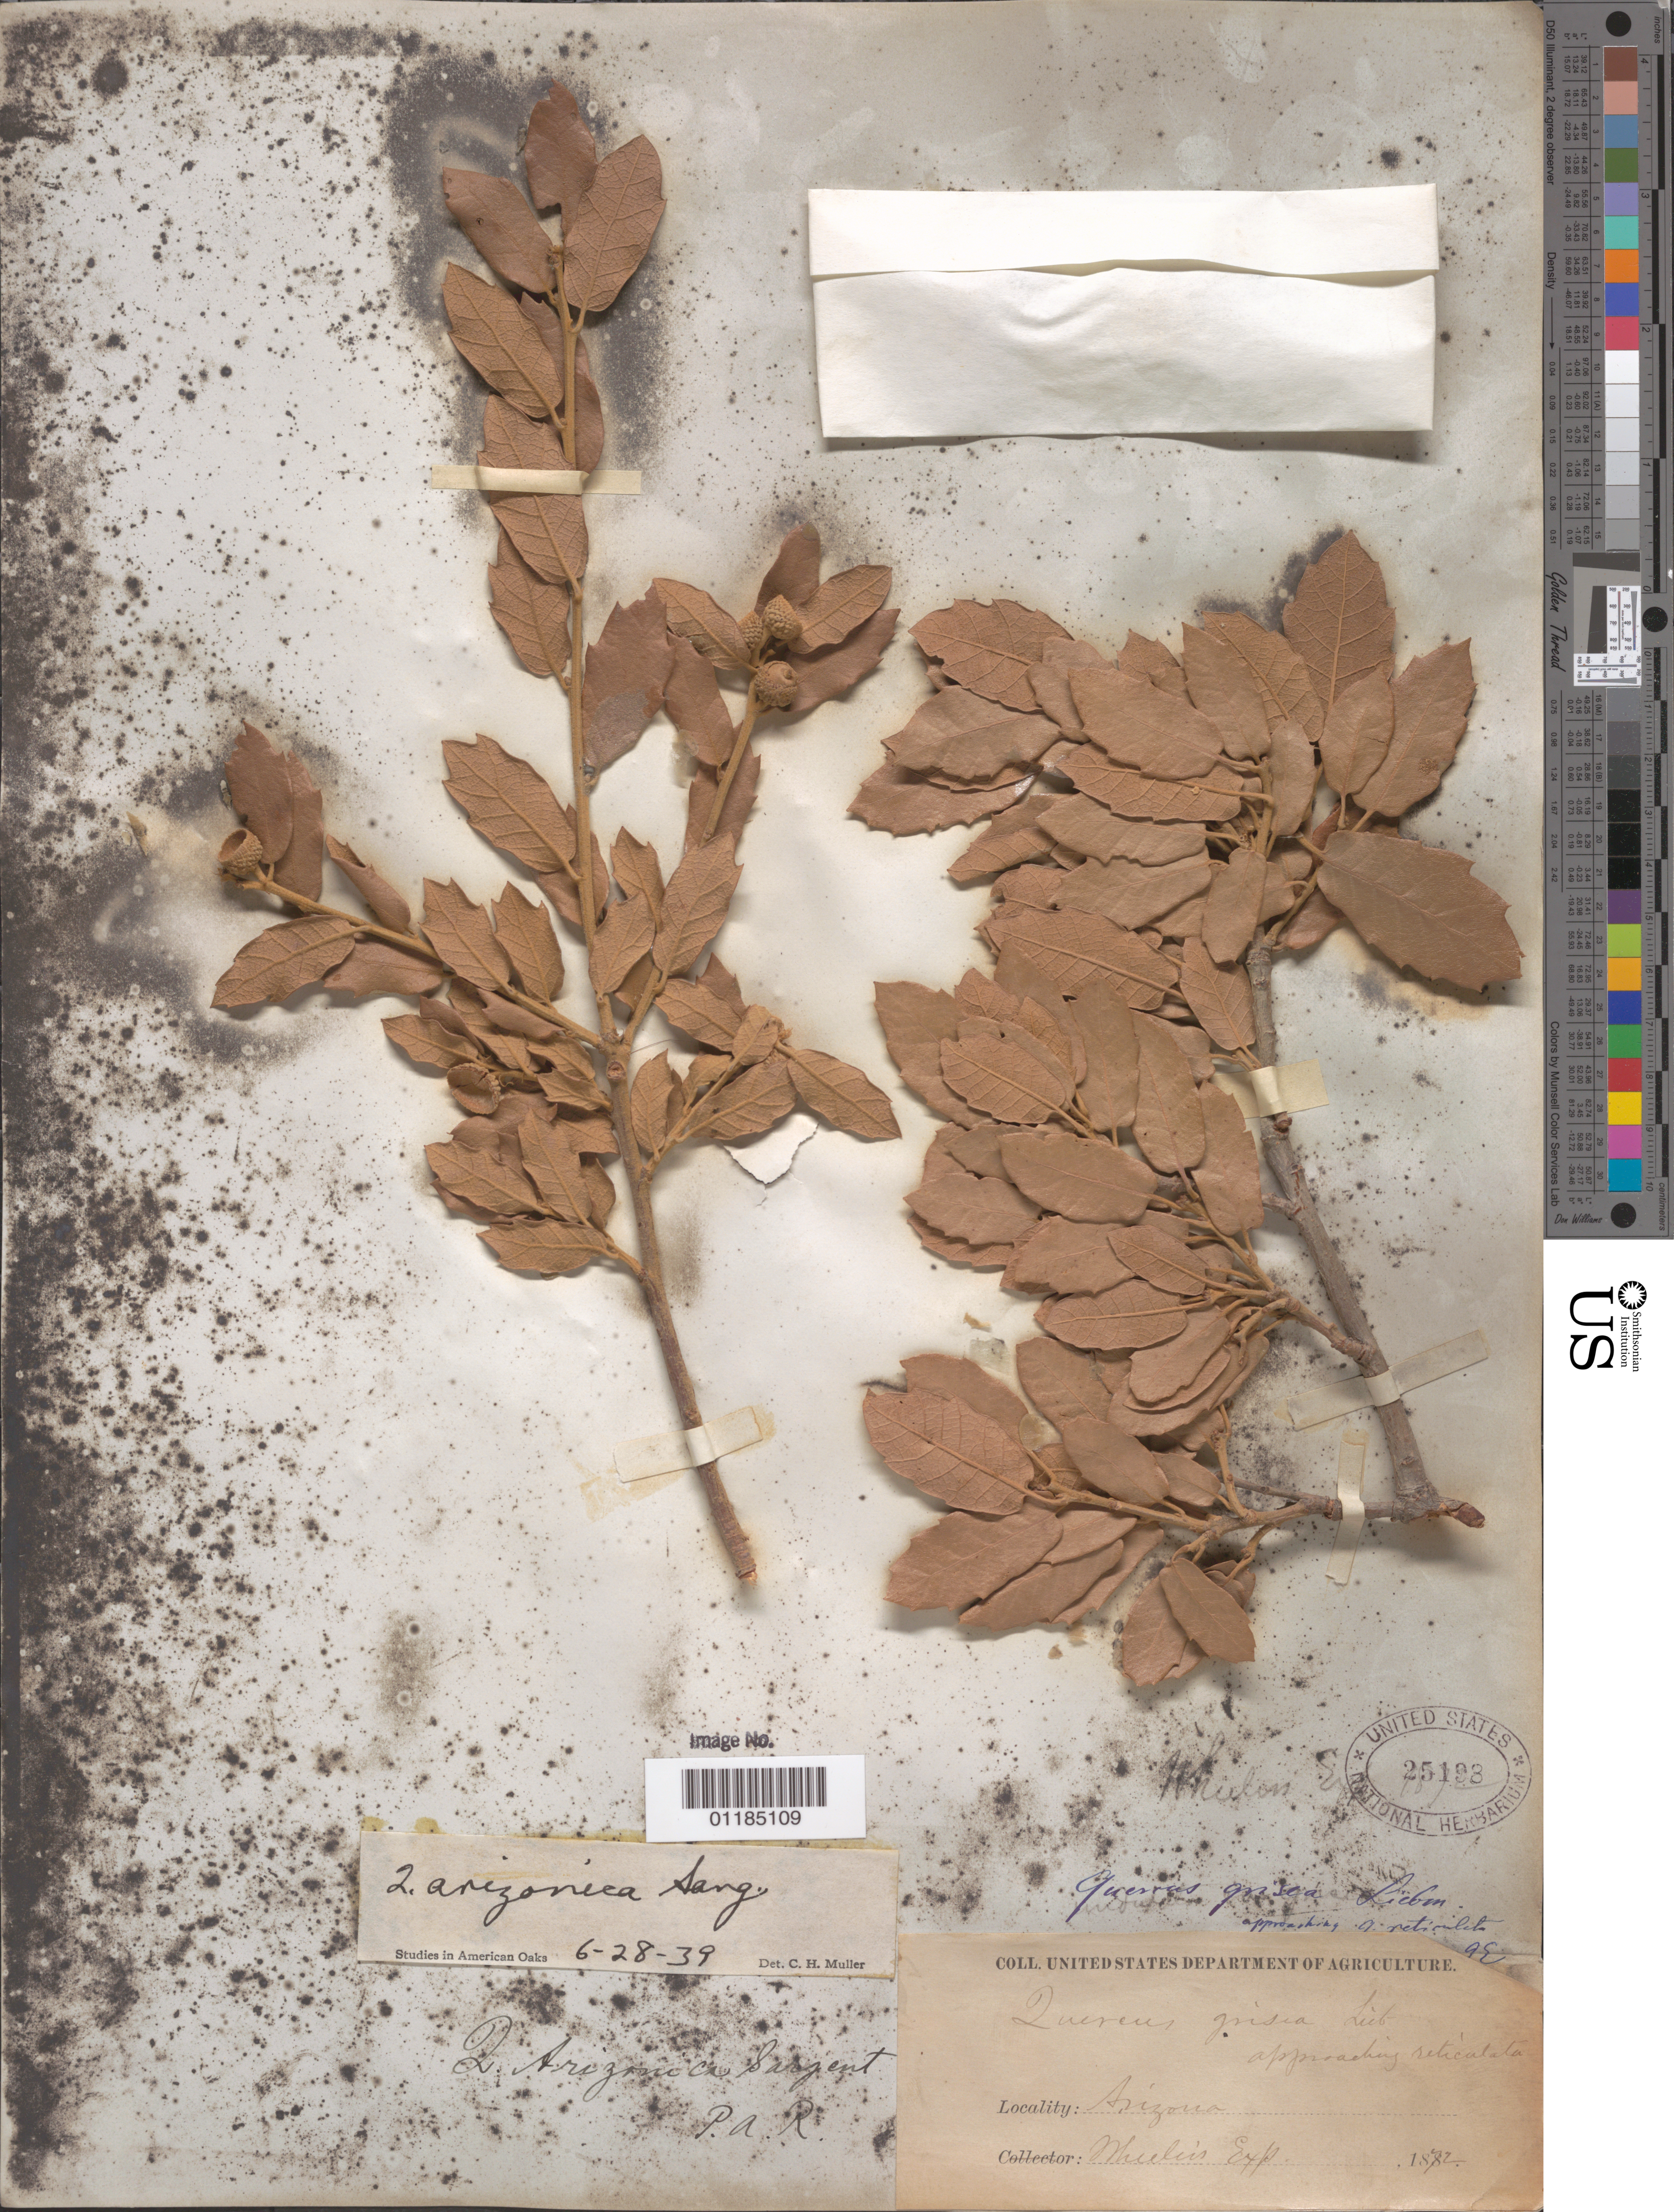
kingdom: Plantae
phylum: Tracheophyta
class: Magnoliopsida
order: Fagales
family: Fagaceae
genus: Quercus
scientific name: Quercus arizonica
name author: Sarg.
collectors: -- Wheeler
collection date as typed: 1872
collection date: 1872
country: United States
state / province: Arizona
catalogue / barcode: US 25198